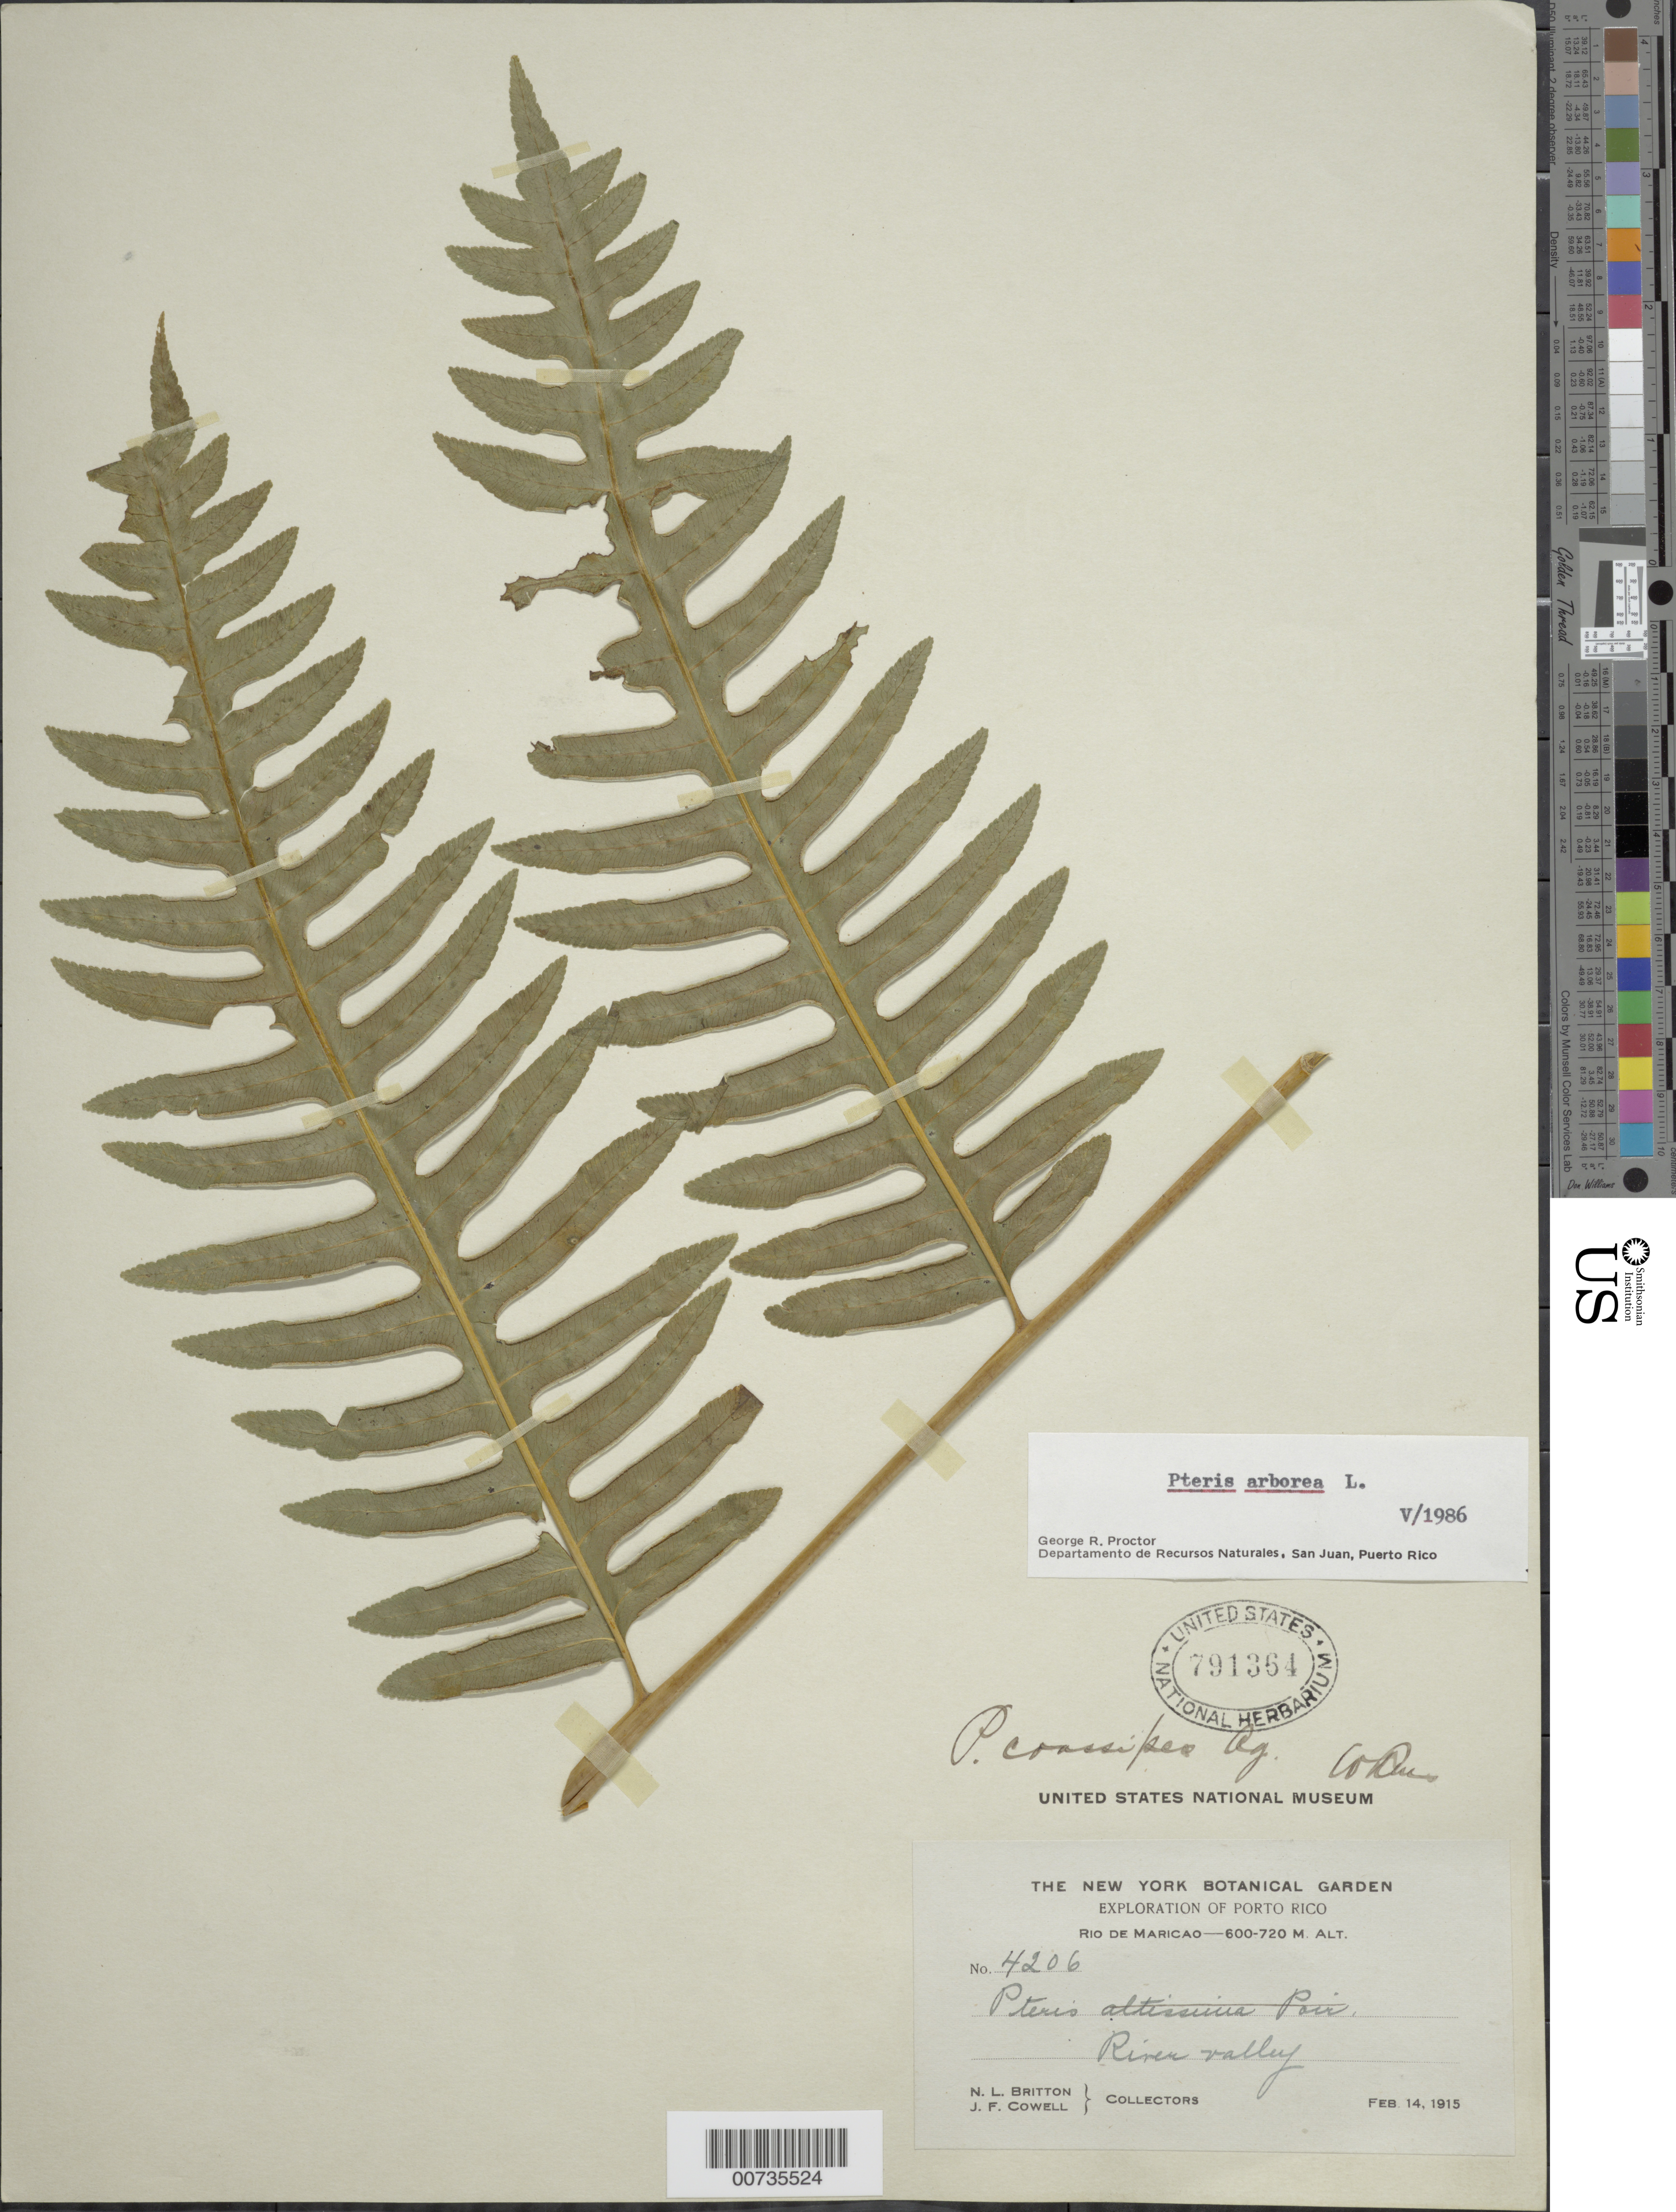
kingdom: Plantae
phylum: Tracheophyta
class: Polypodiopsida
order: Polypodiales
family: Pteridaceae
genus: Pteris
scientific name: Pteris arborea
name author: L.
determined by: Proctor, G. R.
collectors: N. Britton & J. F. Cowell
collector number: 4206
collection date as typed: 14 Feb 1915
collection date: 1915-02-14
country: Puerto Rico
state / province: Maricao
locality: Río Maricao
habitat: River valley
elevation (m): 600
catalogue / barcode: US 791364